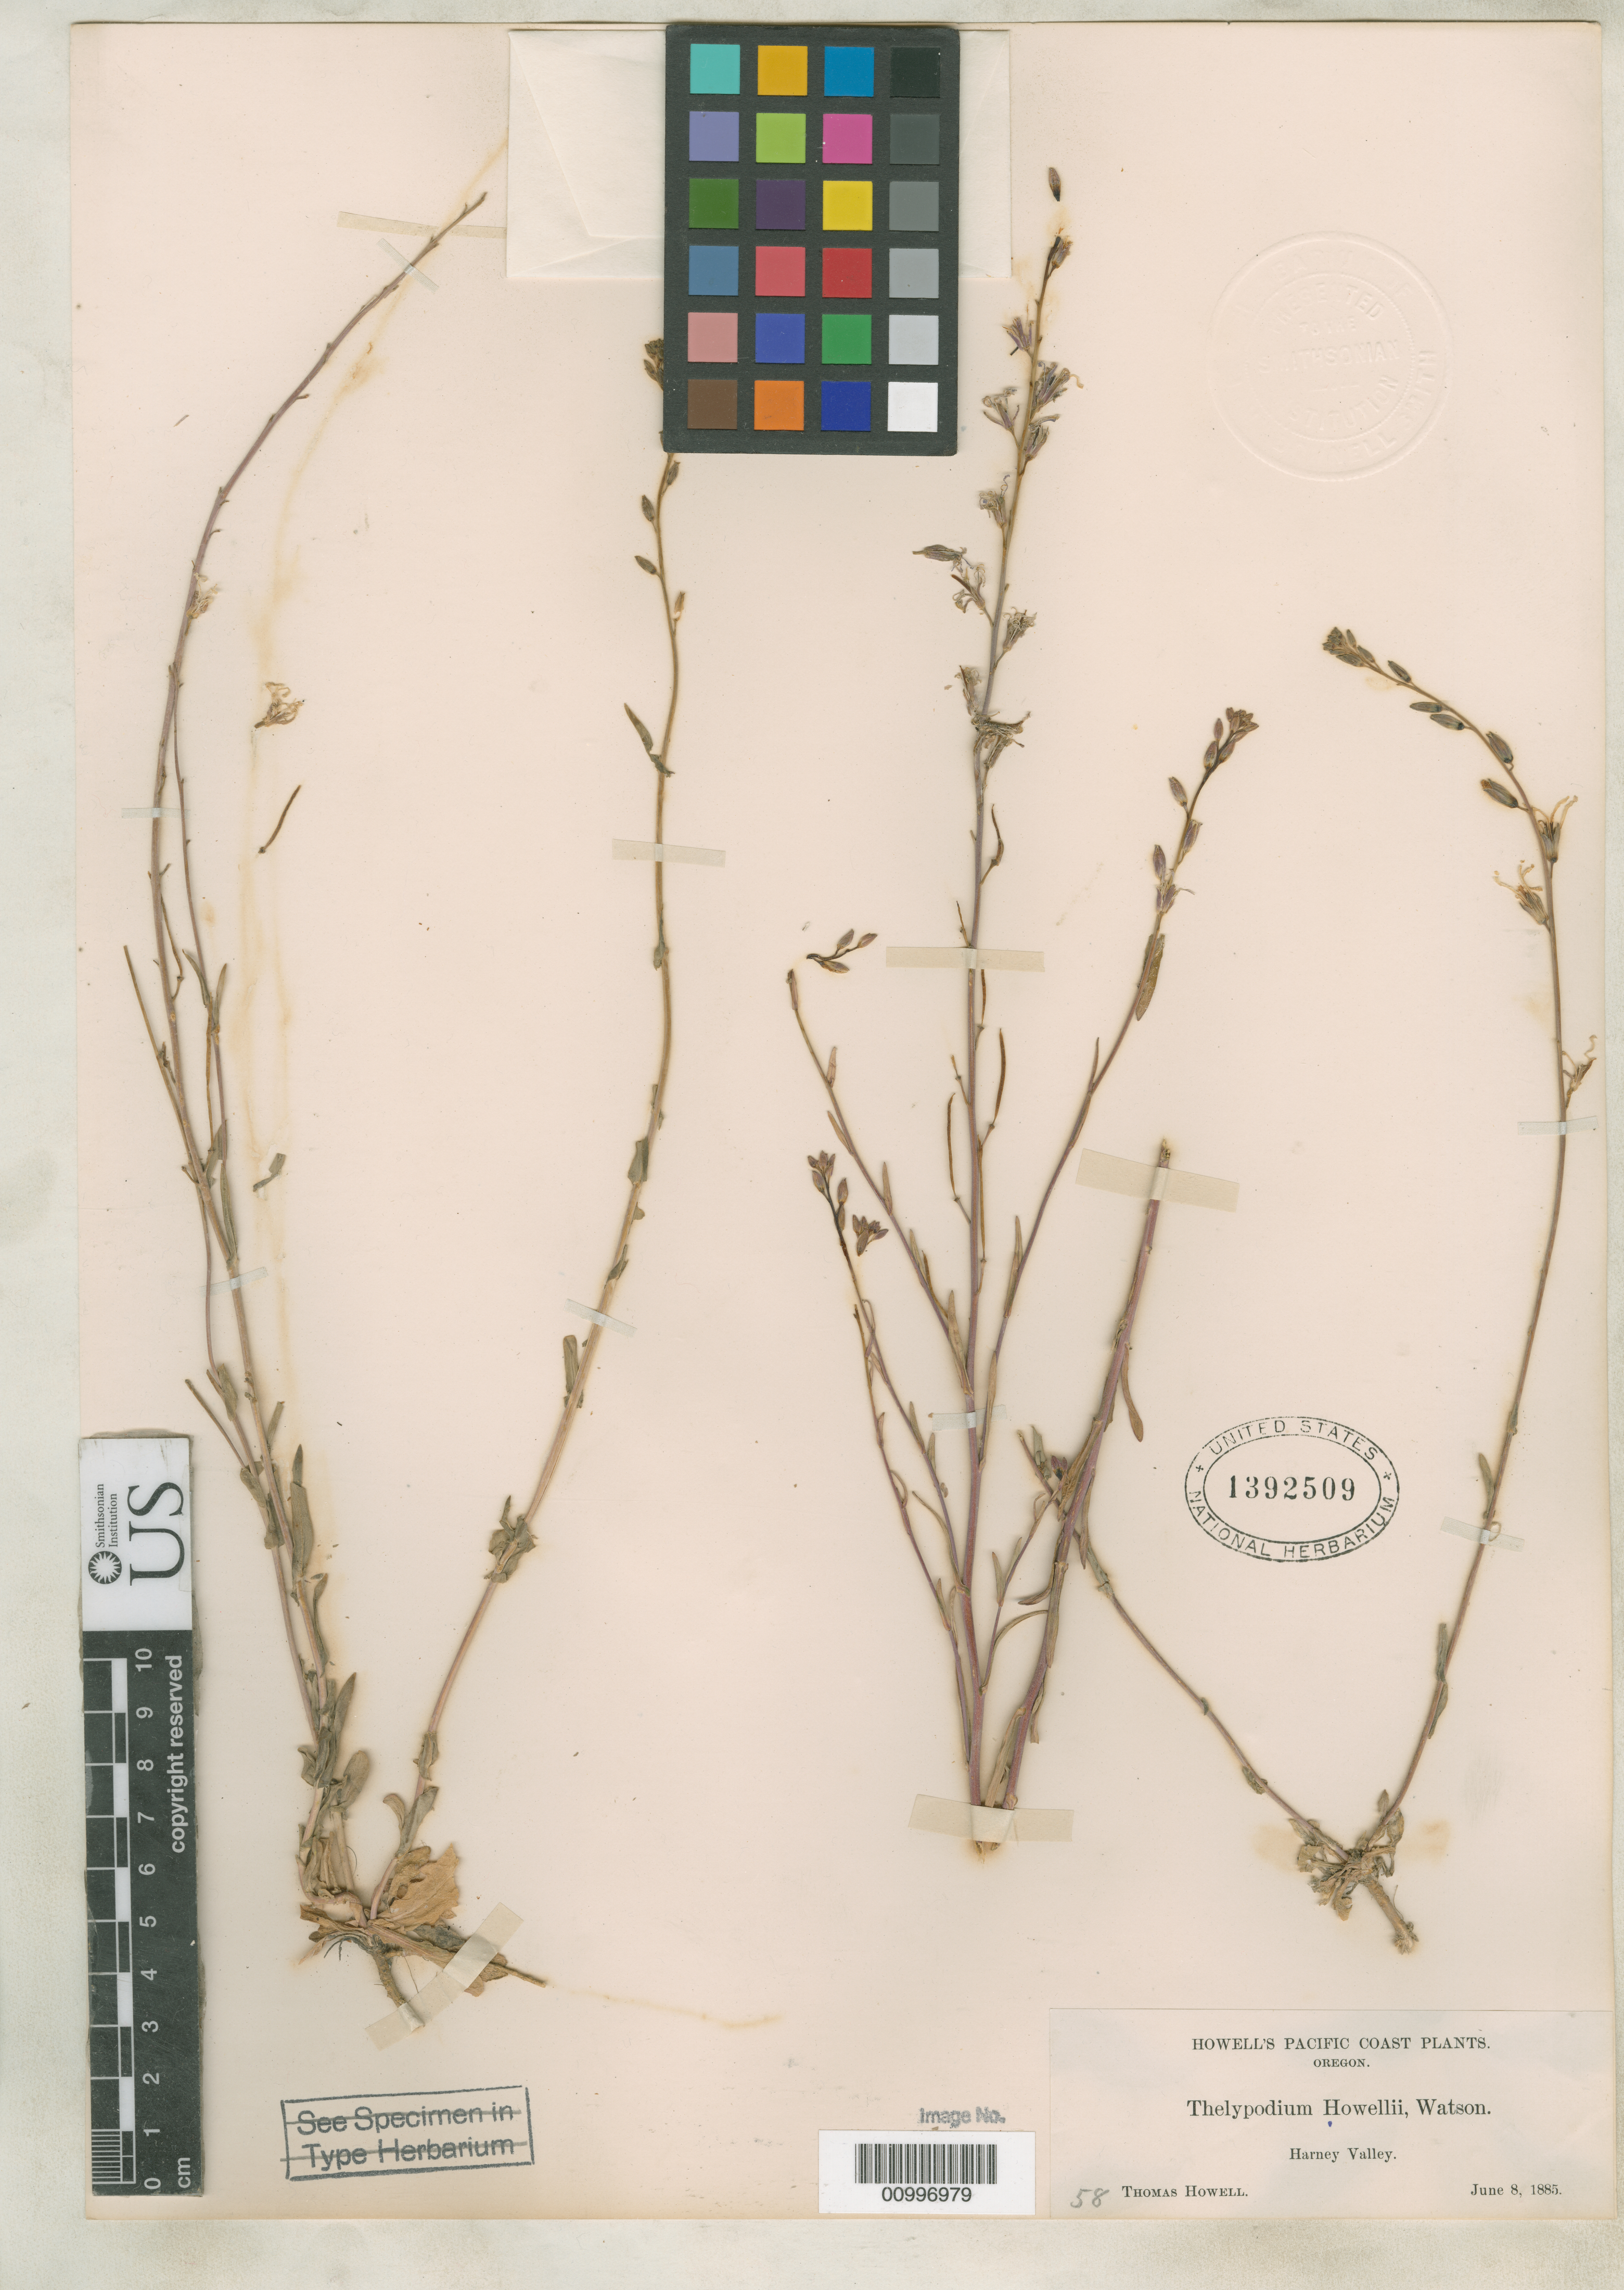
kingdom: Plantae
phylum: Tracheophyta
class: Magnoliopsida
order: Brassicales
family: Brassicaceae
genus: Thelypodium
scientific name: Thelypodium howellii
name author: S. Watson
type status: Isosyntype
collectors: T. J. Howell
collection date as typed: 08 Jun 1885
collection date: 1885-06-08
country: United States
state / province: Oregon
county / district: Harney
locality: Harney Valley.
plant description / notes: Lectotype is Howell 343, Camp Polk, June 1885 (GH) as effectively designated by Al-Shehbaz, Contr. Gray Herb. 204: 115 (1973).; Specimen ex John Donnell Smith herbarium.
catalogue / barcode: US 1392509